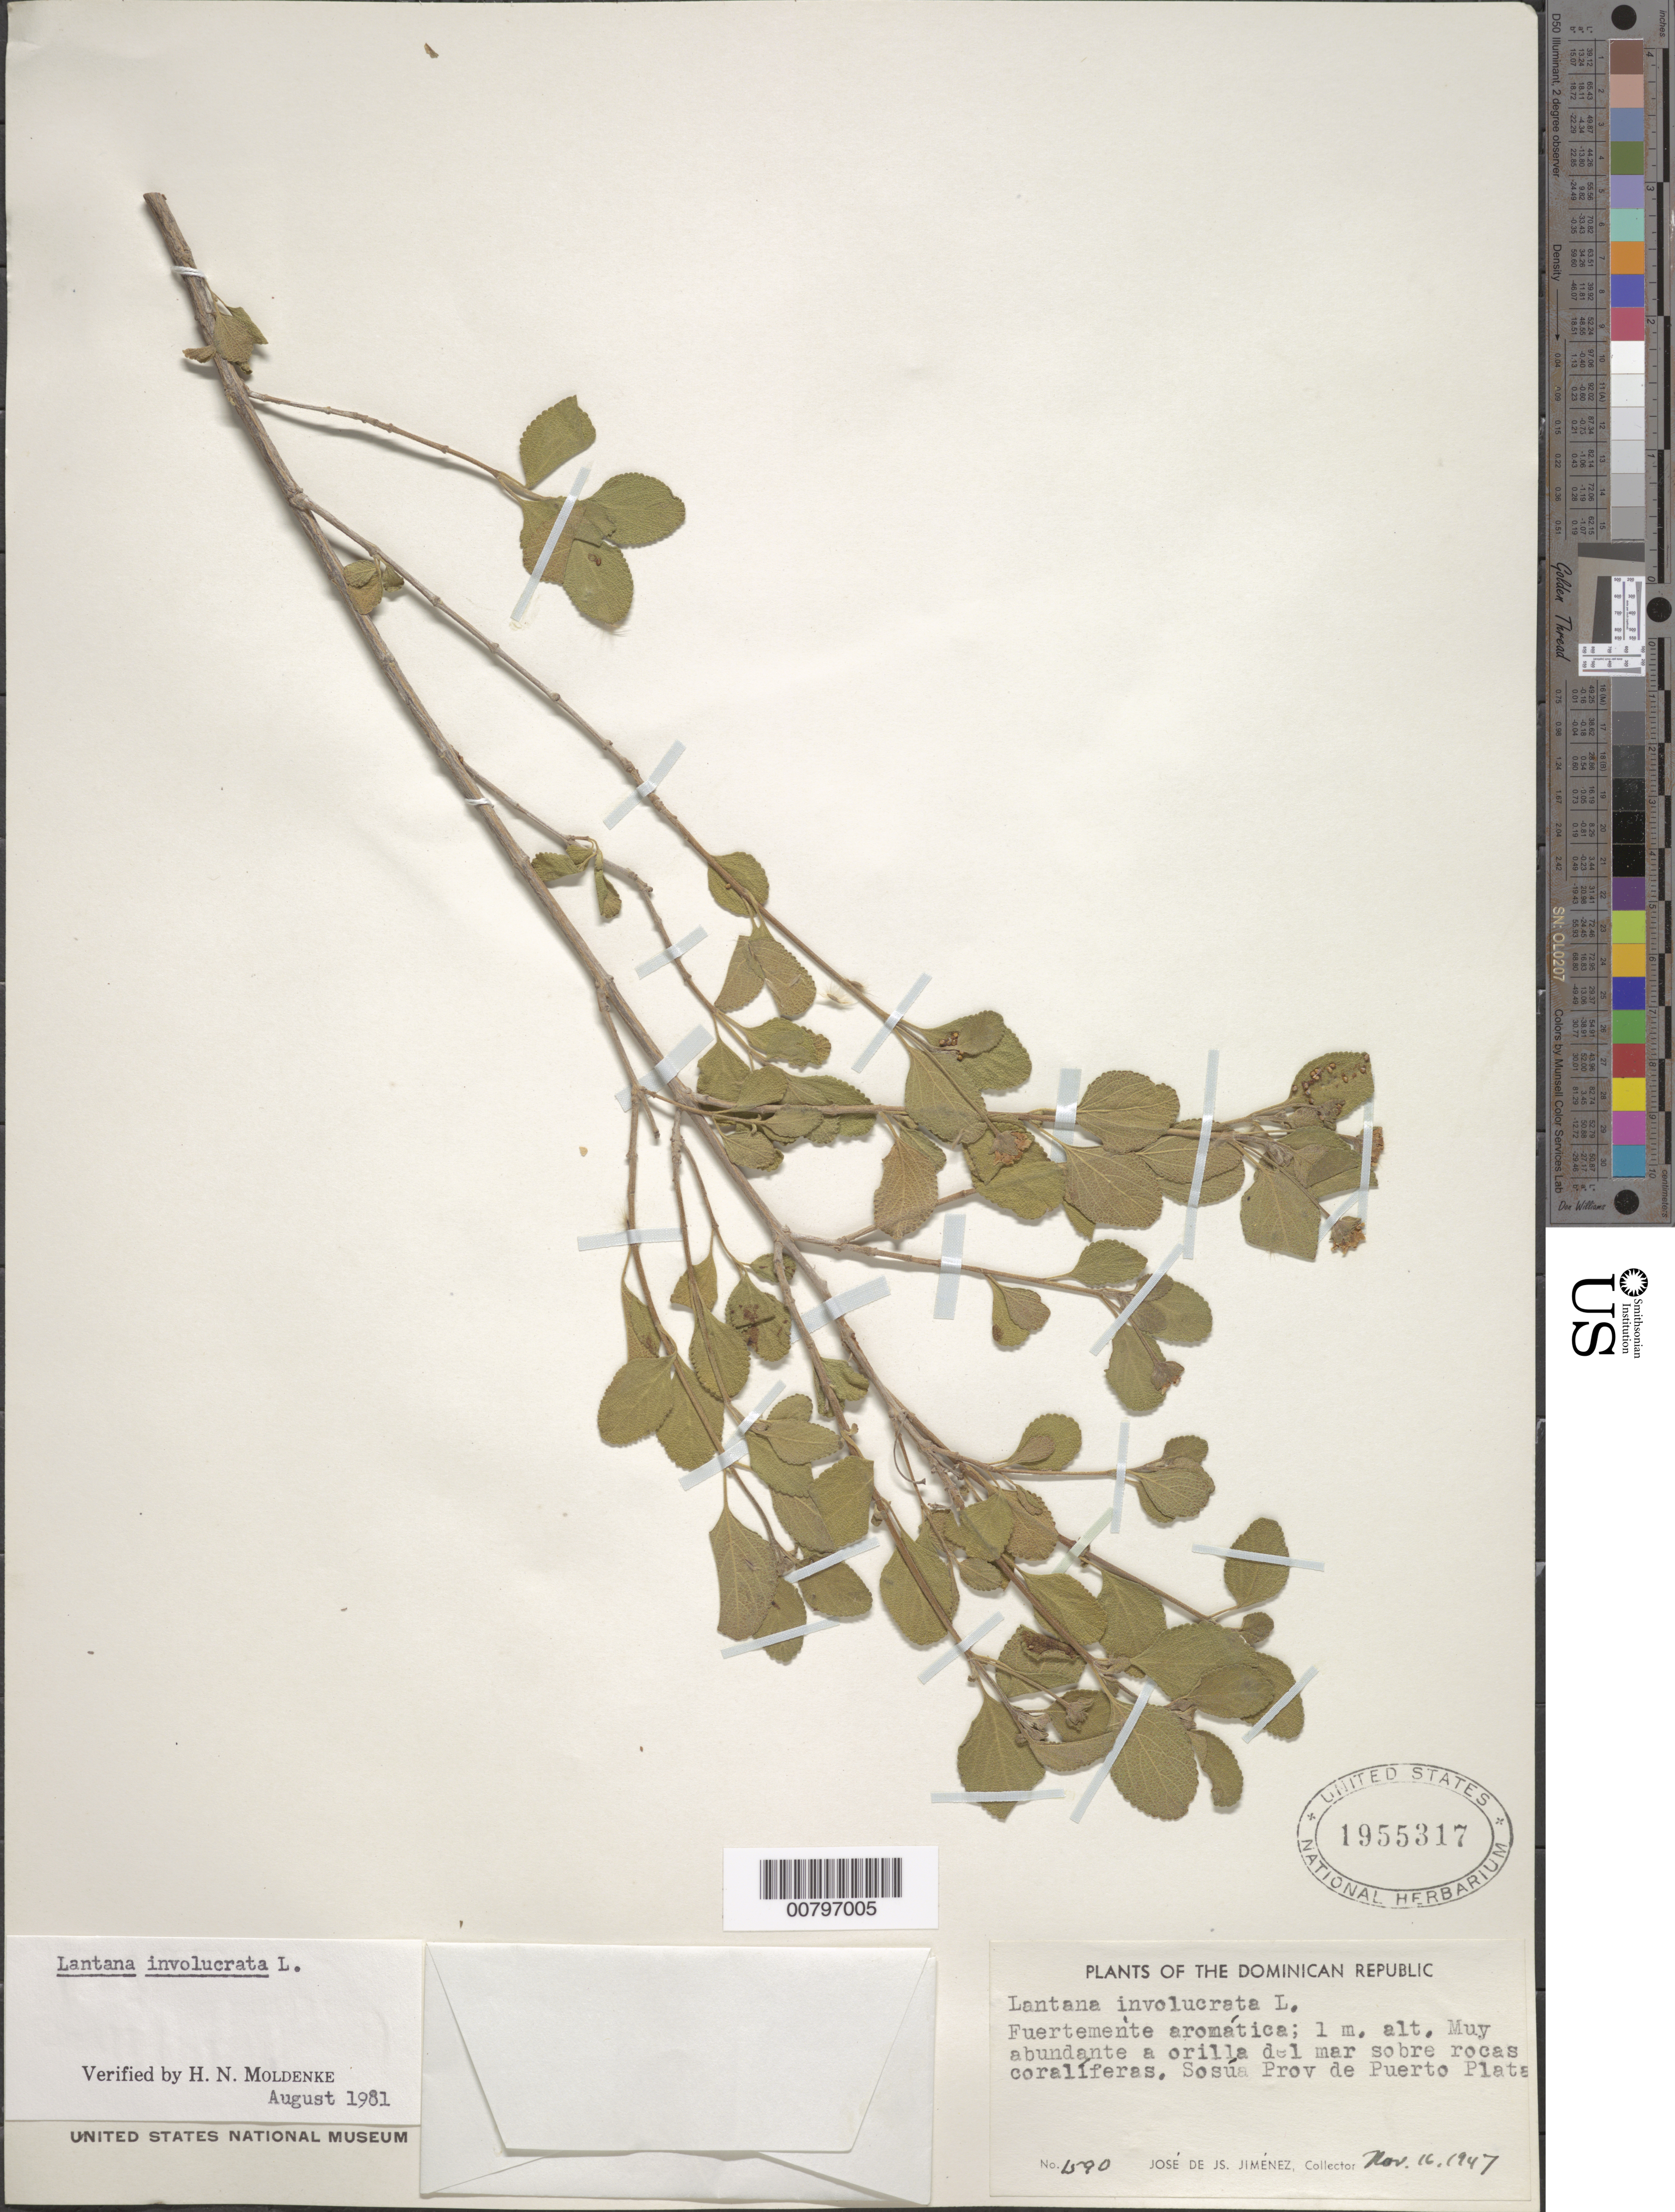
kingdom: Plantae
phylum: Tracheophyta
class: Magnoliopsida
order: Lamiales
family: Verbenaceae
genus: Lantana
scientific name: Lantana involucrata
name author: L.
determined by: Moldenke, H. N.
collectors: J. J. Jiménez Almonte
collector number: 1590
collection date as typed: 16 Nov 1947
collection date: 1947-11-16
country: Dominican Republic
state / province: Puerto Plata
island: Hispaniola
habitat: On coral reefs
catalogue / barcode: US 1955317